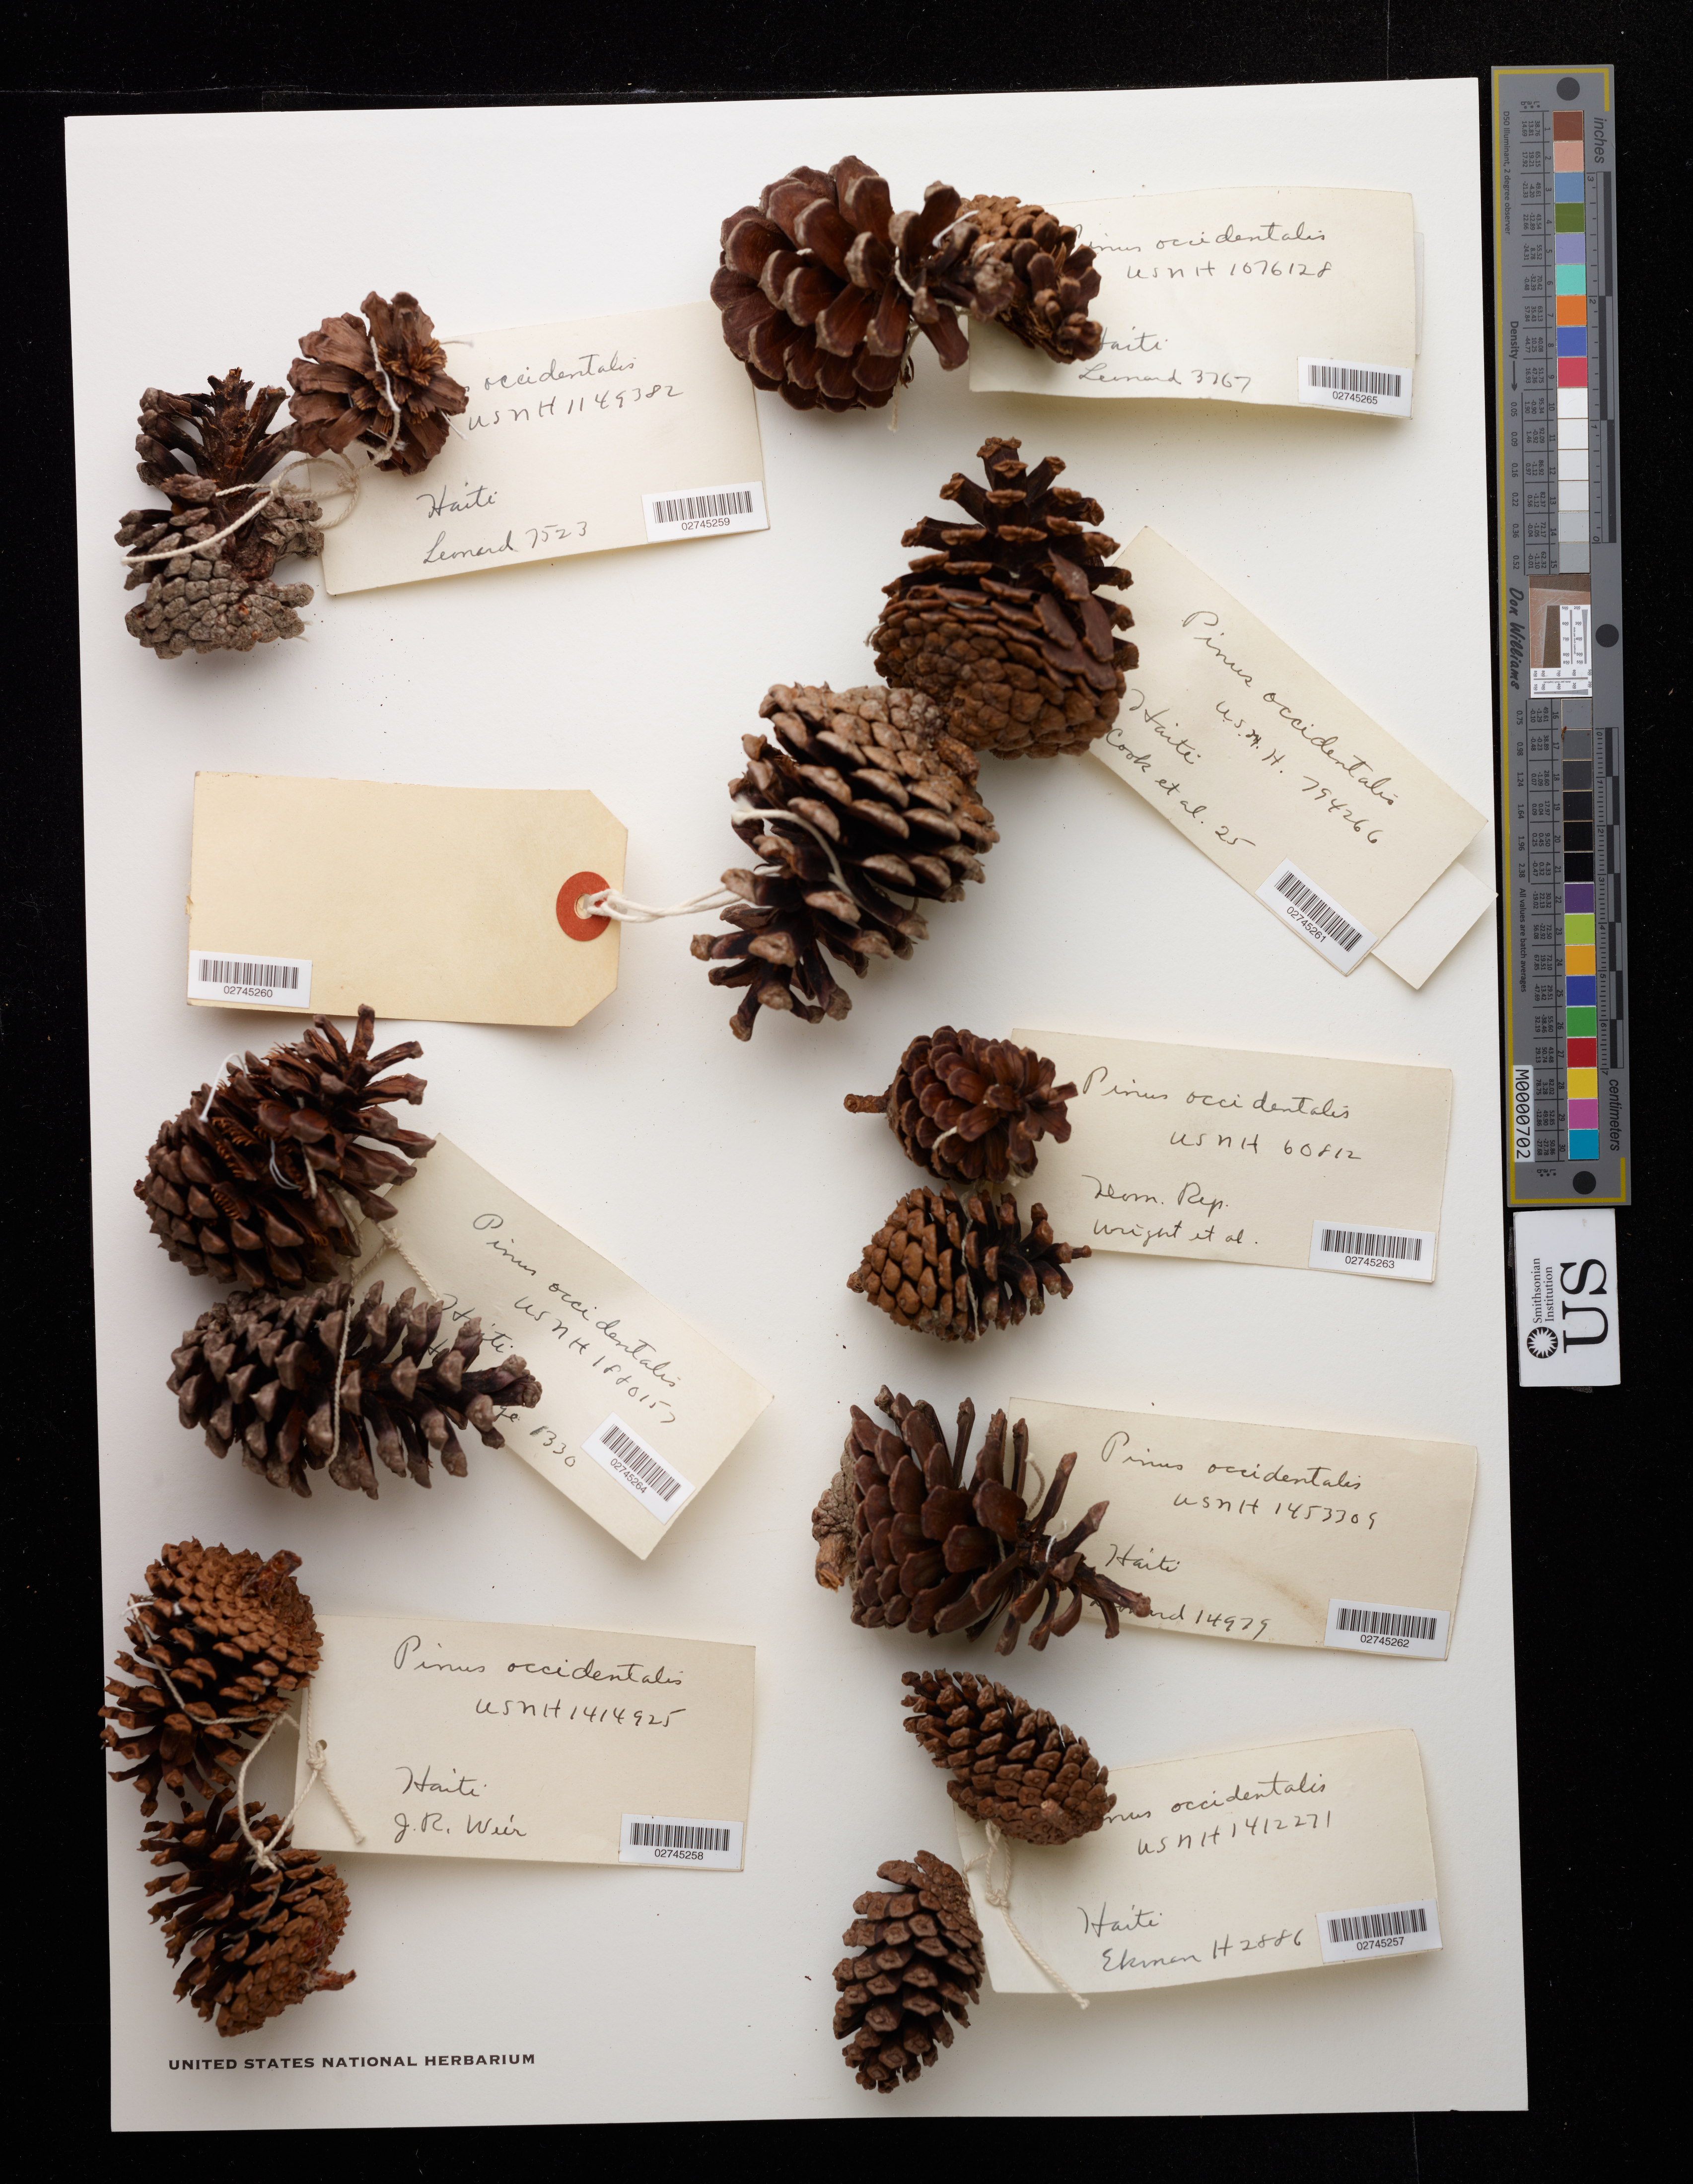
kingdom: Plantae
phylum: Tracheophyta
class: Pinopsida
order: Pinales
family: Pinaceae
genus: Pinus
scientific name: Pinus sp.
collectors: E. L. Ekman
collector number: H 2886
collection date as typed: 16 Dec 1924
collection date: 1924-12-16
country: Haiti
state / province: Nord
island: Hispaniola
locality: Massif de Nord Auul de Nord Morne bois Pin. Elevation at sea level.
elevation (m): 0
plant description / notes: In a bag with several other bulky pinecones from different collectors.